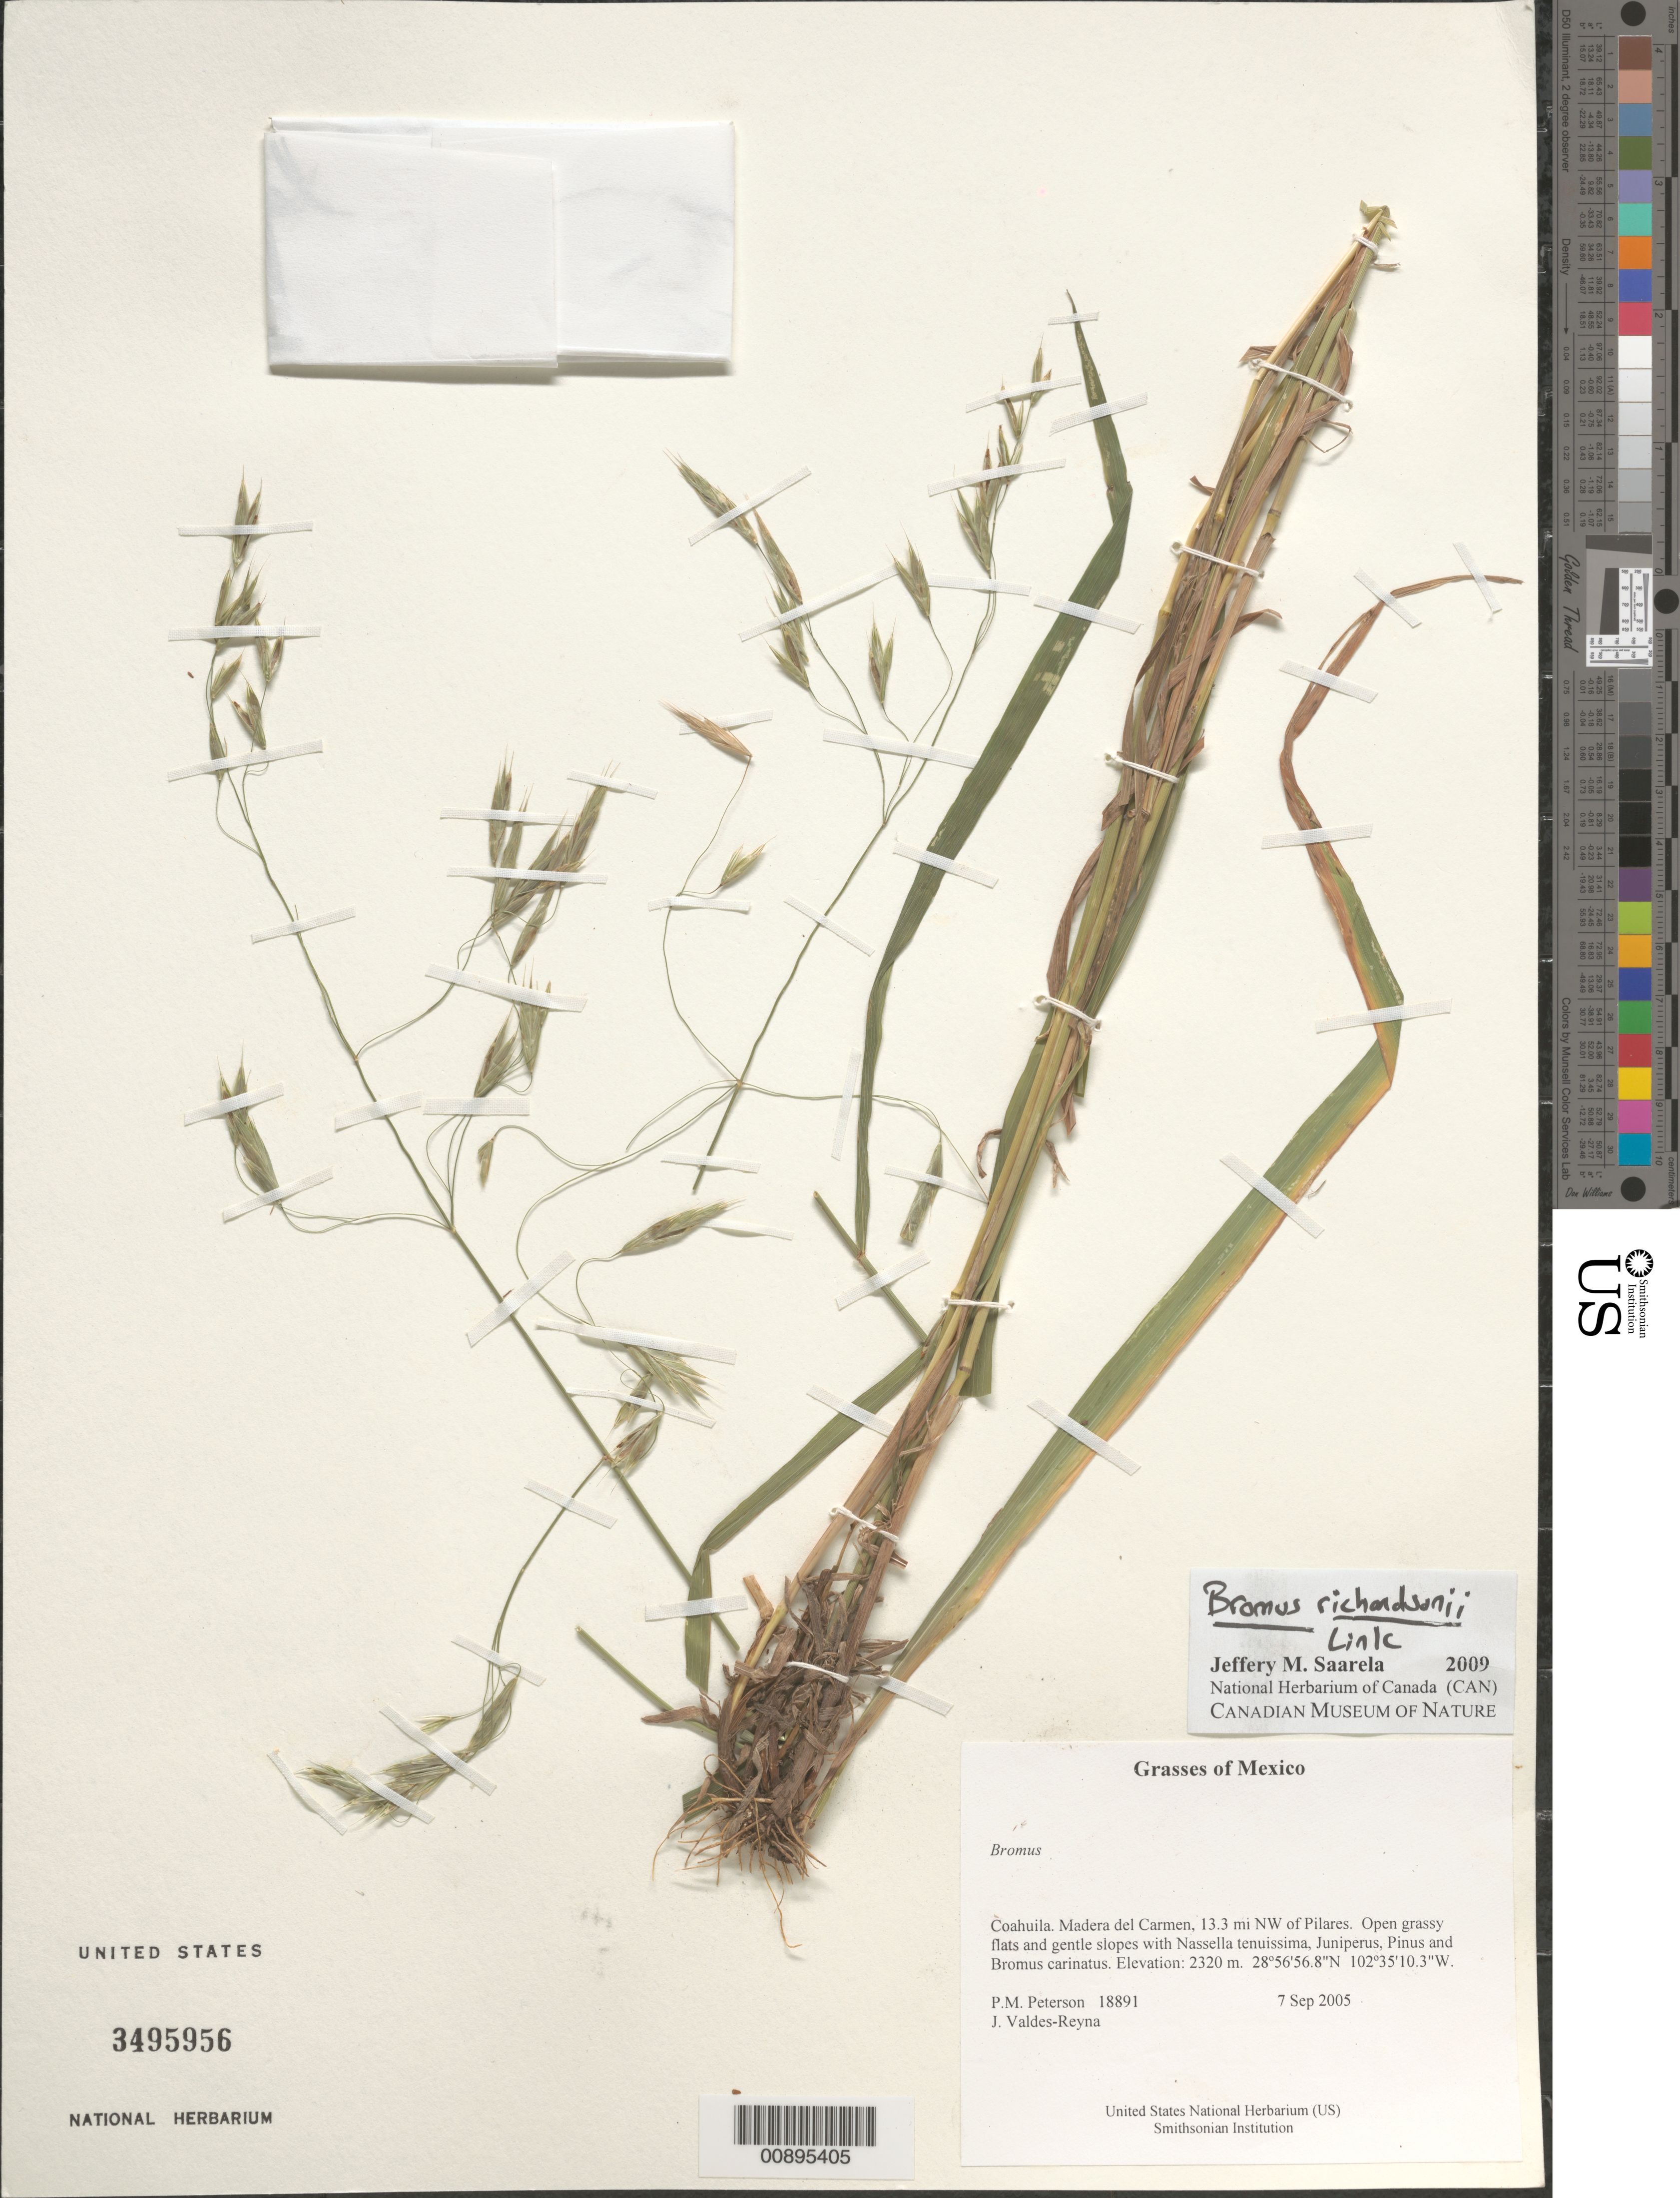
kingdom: Plantae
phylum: Tracheophyta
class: Liliopsida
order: Poales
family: Poaceae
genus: Bromus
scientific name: Bromus richardsonii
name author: Link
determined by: Saarela, J. M., (CAN), Canadian Museum of Nature (CANADA)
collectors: P. M. Peterson & J. Valdés-Reyna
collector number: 18891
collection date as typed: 07 Sep 2005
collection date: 2005-09-07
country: Mexico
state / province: Coahuila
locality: Madera del Carmen, 13.3 mi NW of Pilares. Open grassy flats and gentle slopes with Nassella tenuissima, Juniperus, Pinus and Bromus carinatus.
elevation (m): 2320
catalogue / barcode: US 3495956